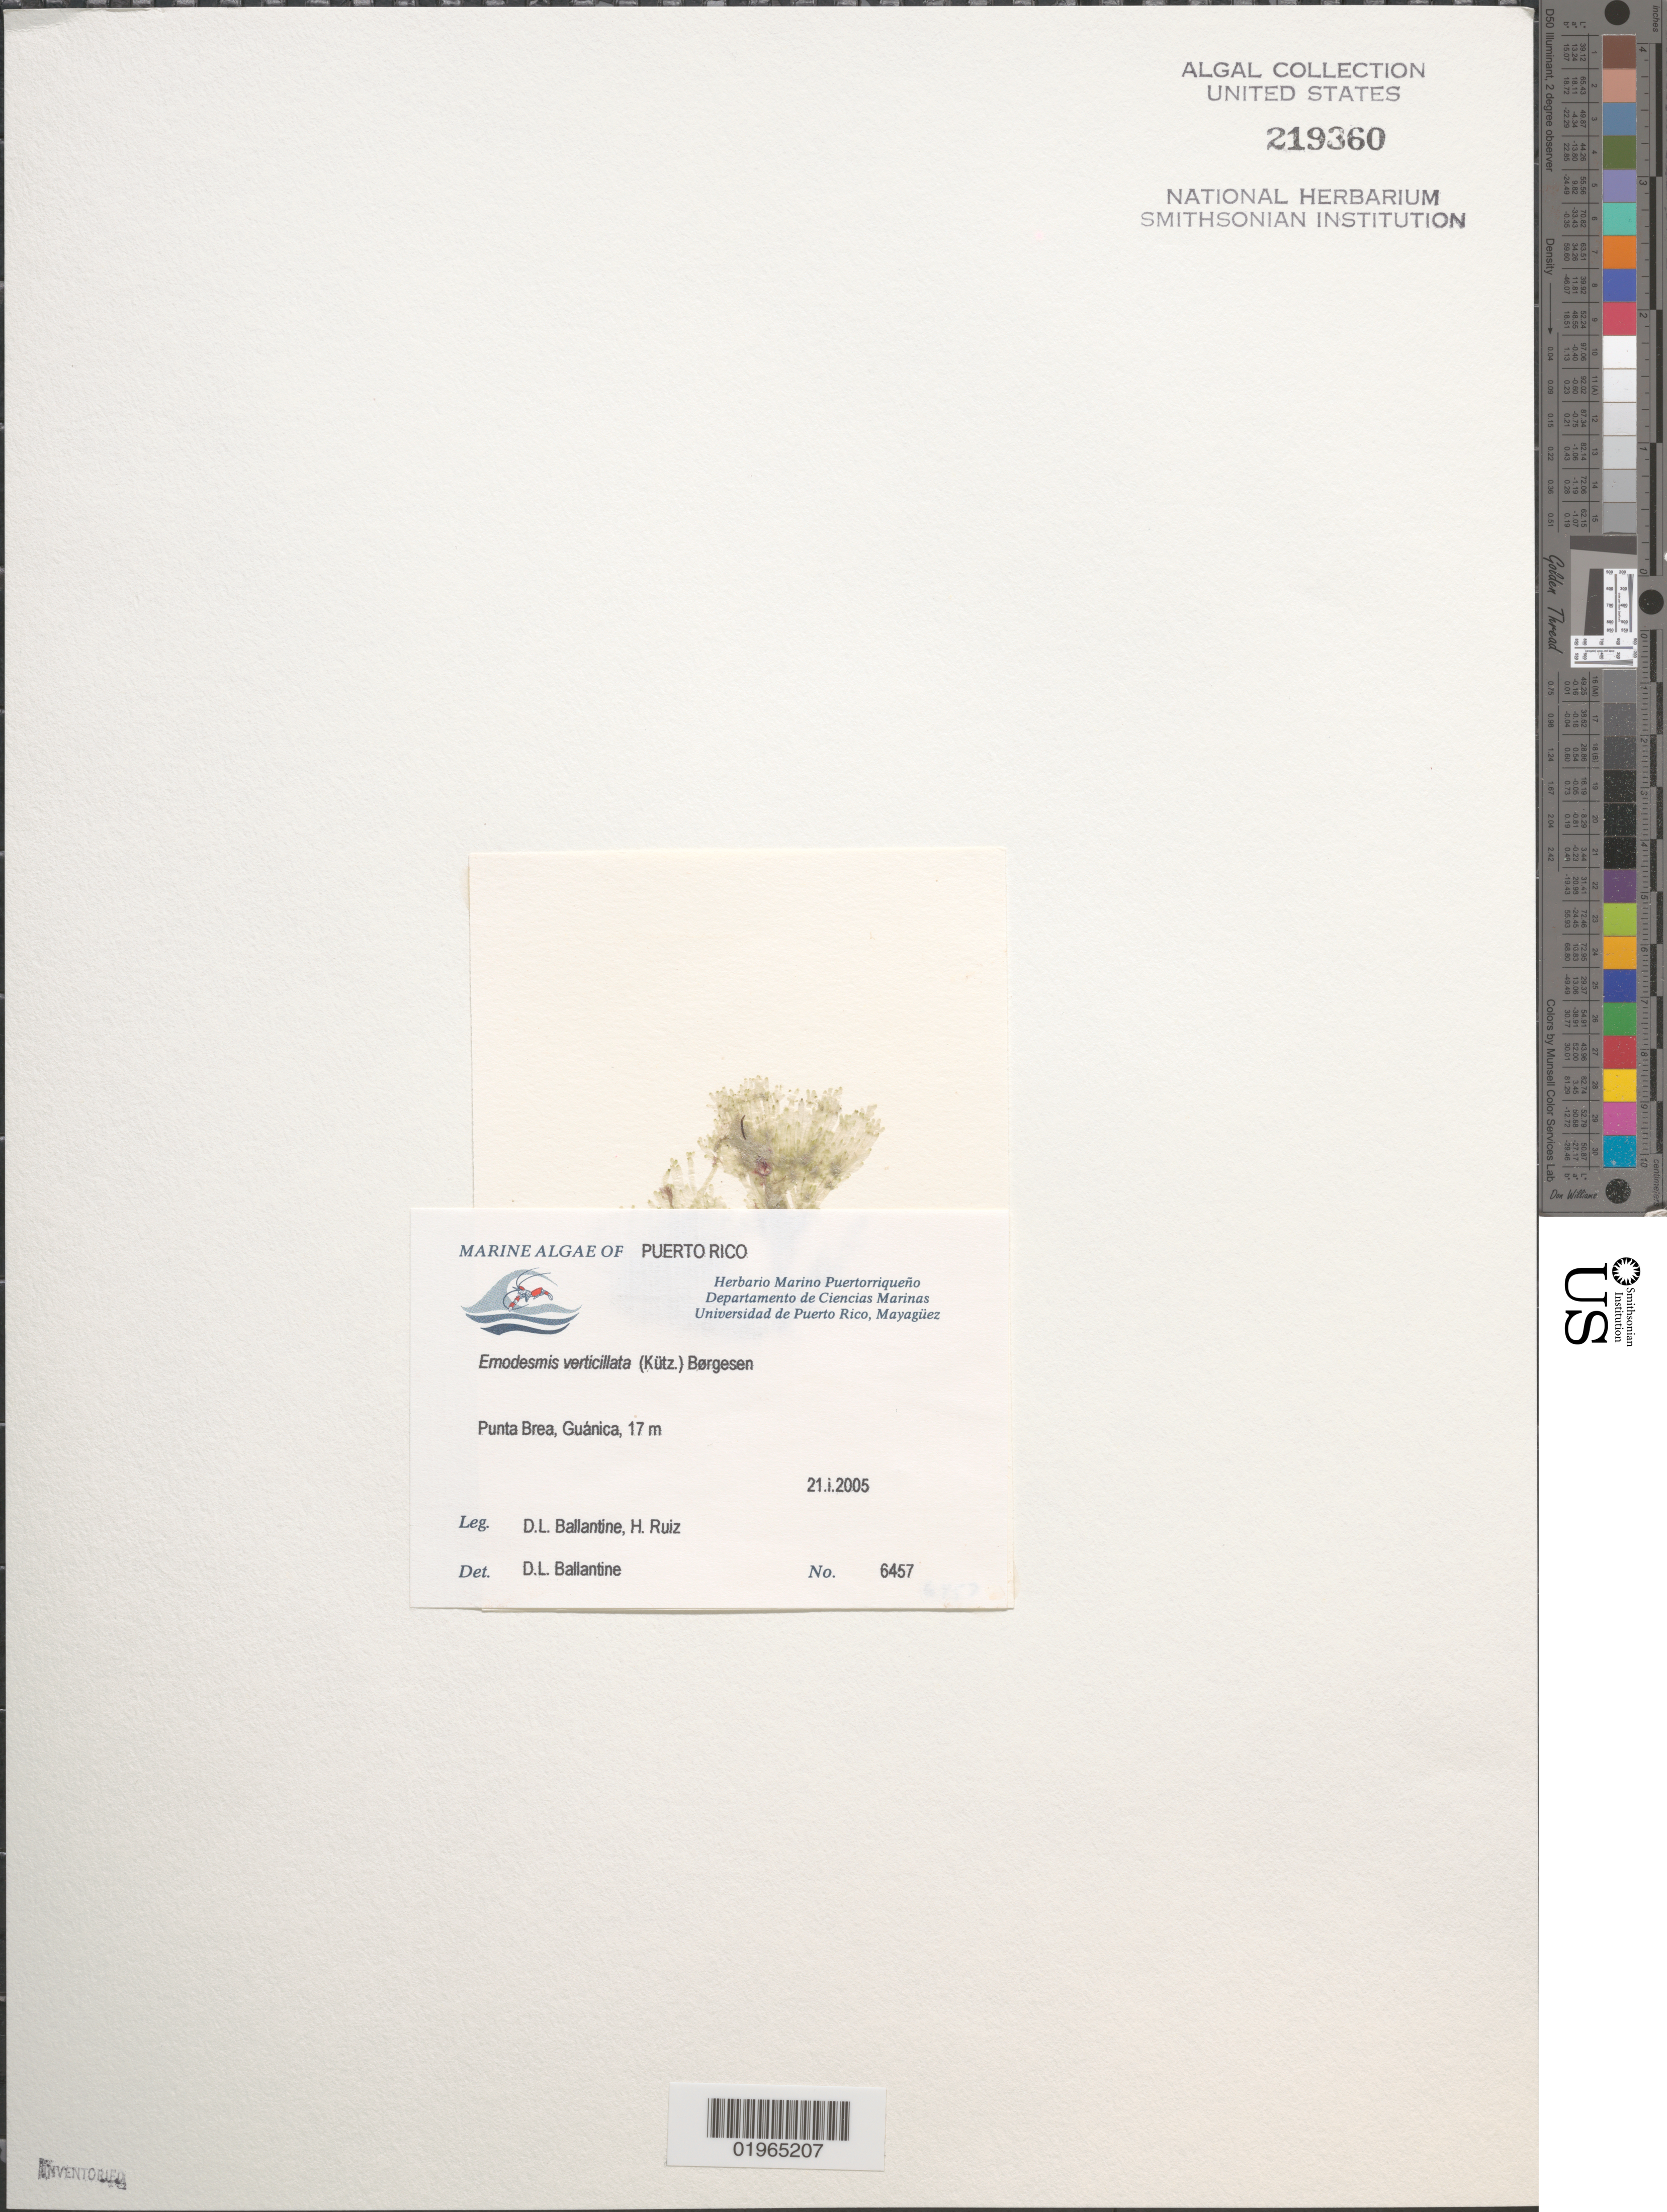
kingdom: Plantae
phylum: Chlorophyta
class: Ulvophyceae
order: Siphonocladales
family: Siphonocladaceae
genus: Ernodesmis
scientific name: Ernodesmis verticillata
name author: (Kütz.) Børgesen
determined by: Ballantine, D. L.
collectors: D.L. Ballantine & H. Ruiz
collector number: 6457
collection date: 2005-01-21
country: Puerto Rico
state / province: Guanica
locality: Punta Brea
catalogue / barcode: US 219360